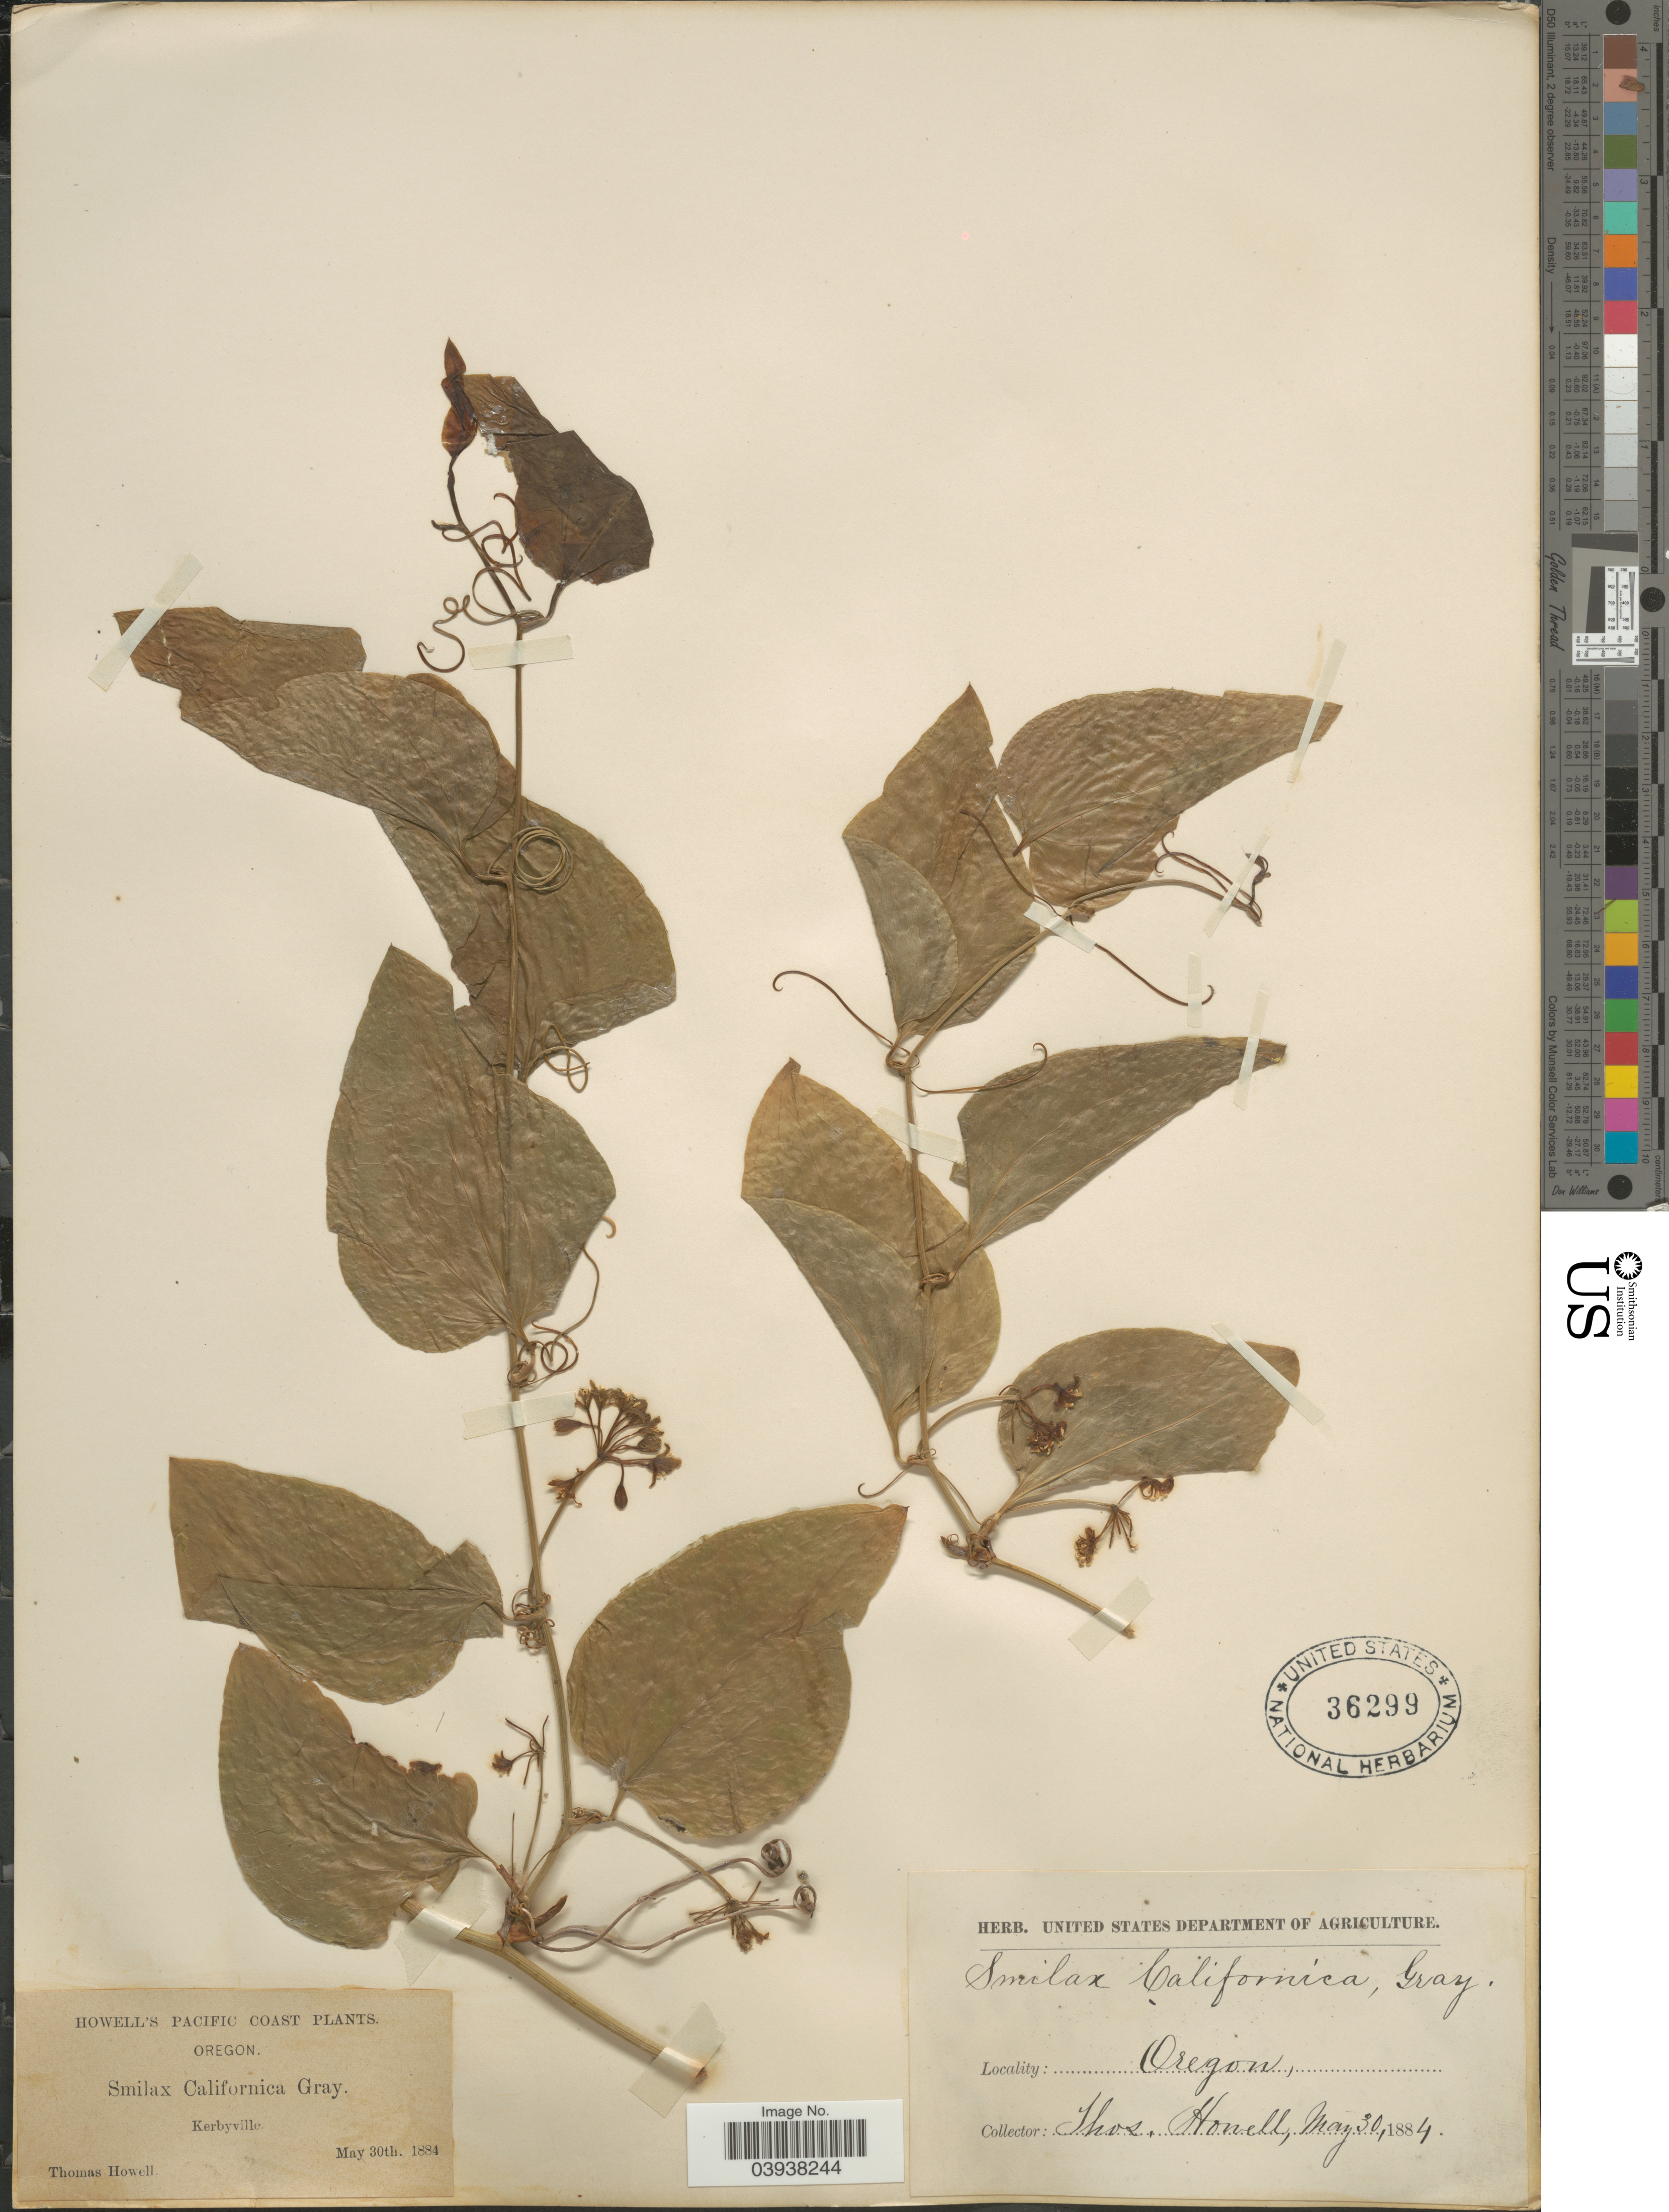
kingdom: Plantae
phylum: Tracheophyta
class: Liliopsida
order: Liliales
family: Smilacaceae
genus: Smilax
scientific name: Smilax californica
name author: (A. DC.) A. Gray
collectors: T. Howell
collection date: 1884-05-30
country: United States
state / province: Oregon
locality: Pacific Coast. Kerbyville.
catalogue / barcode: US 36299